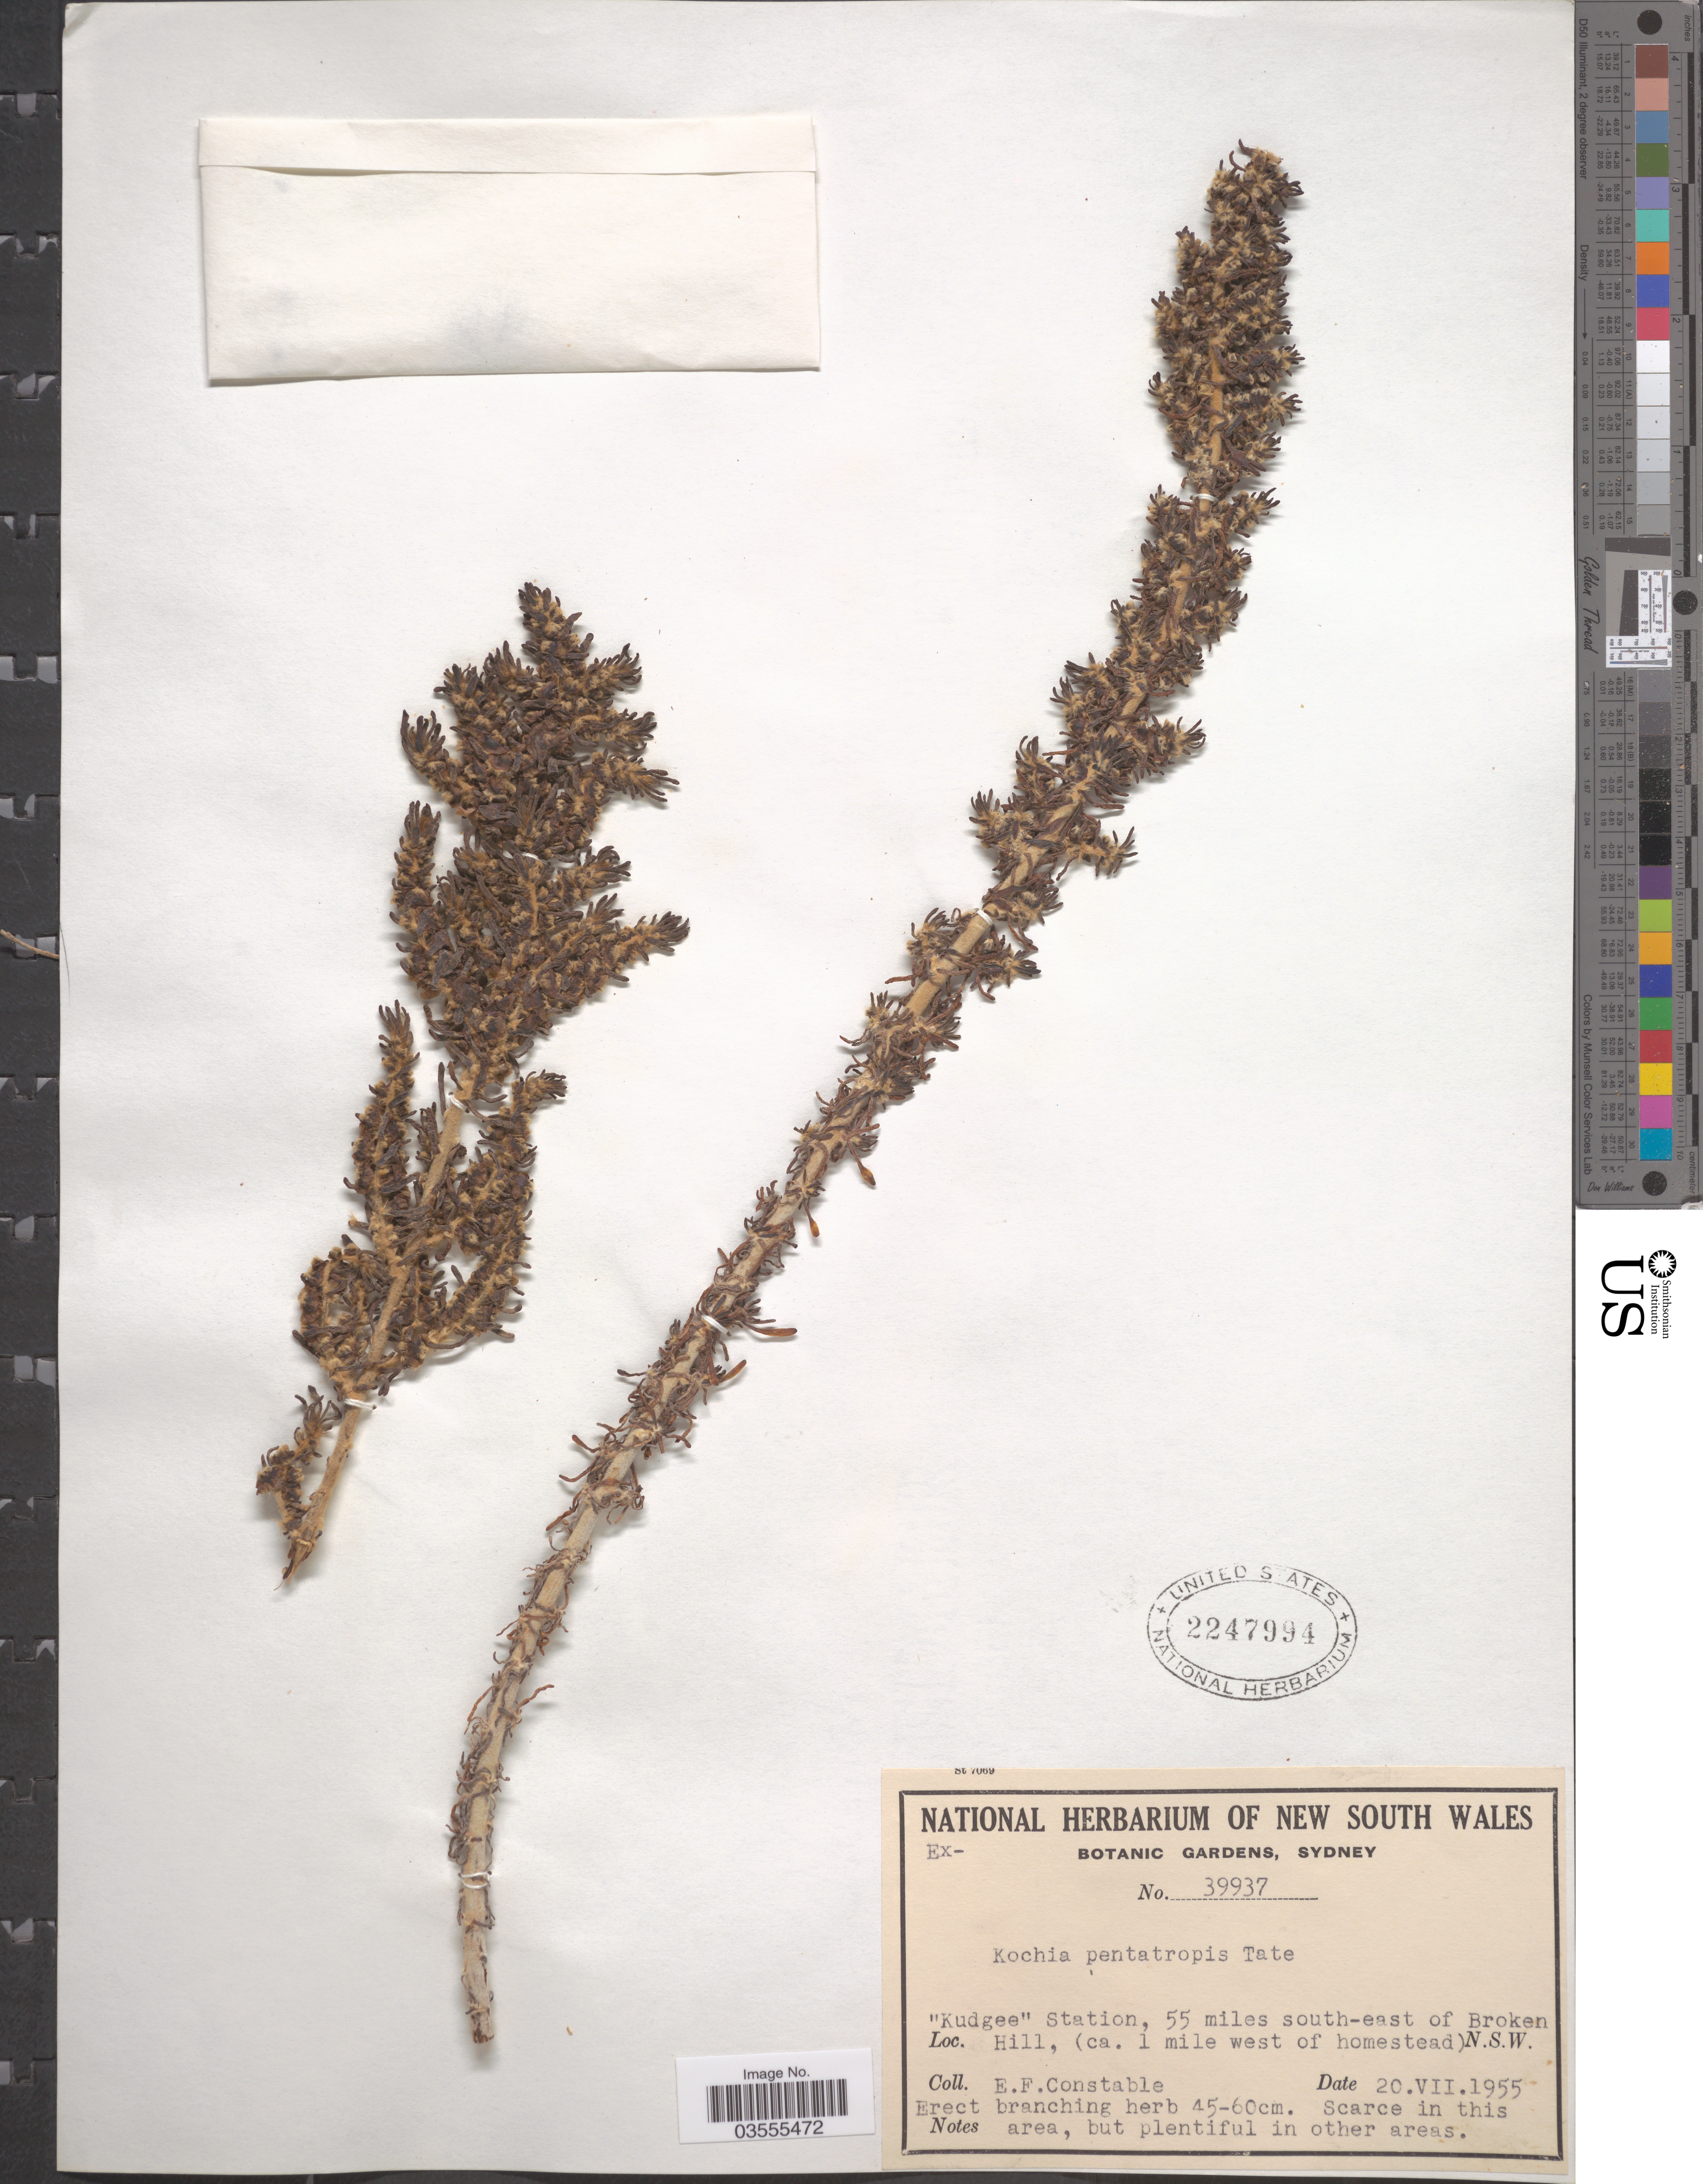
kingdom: Plantae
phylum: Tracheophyta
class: Magnoliopsida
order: Caryophyllales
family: Amaranthaceae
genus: Maireana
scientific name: Maireana pentatropis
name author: (Tate) Paul G. Wilson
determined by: Wilson, Paul G.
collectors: E. F. Constable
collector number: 39937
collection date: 1955-07-20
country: Australia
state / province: New South Wales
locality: Kudgee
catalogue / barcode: US 2247994